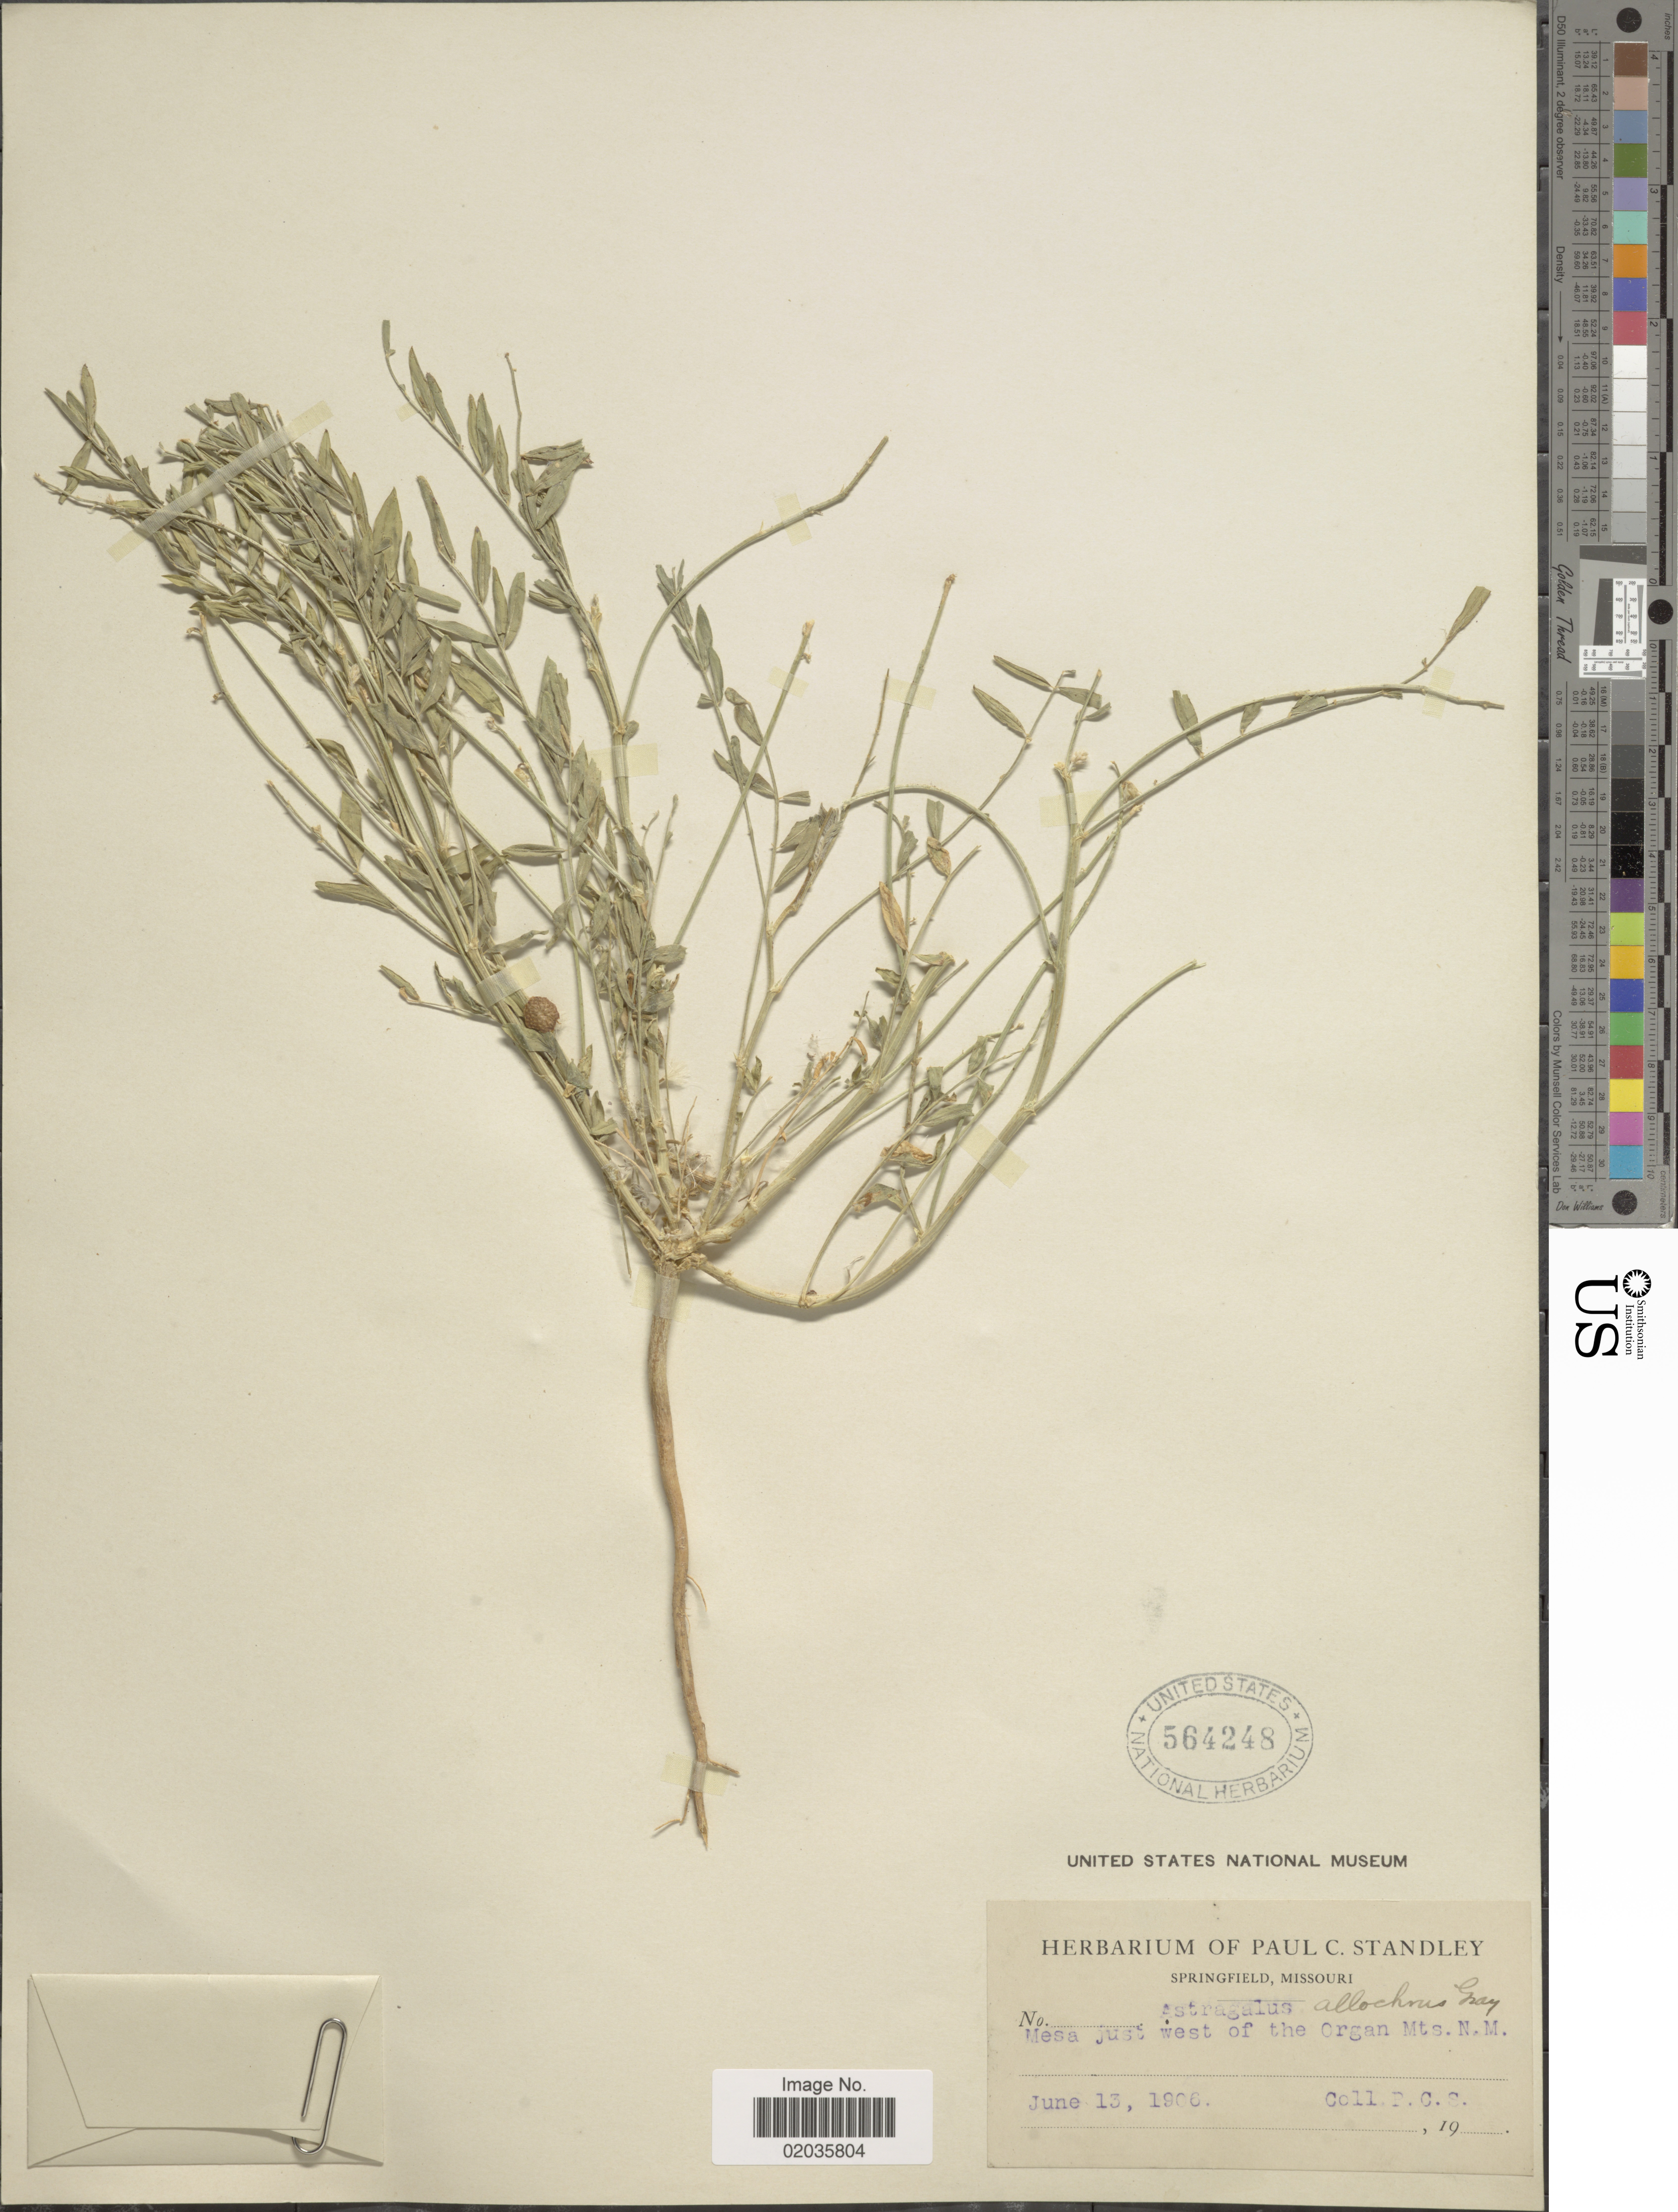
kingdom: Plantae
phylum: Tracheophyta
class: Magnoliopsida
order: Fabales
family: Fabaceae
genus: Astragalus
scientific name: Astragalus wootonii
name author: E. Sheld.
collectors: P. C. Standley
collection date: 1906-06-13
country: United States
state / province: New Mexico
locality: Mesa just west of the Organ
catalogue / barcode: US 564248